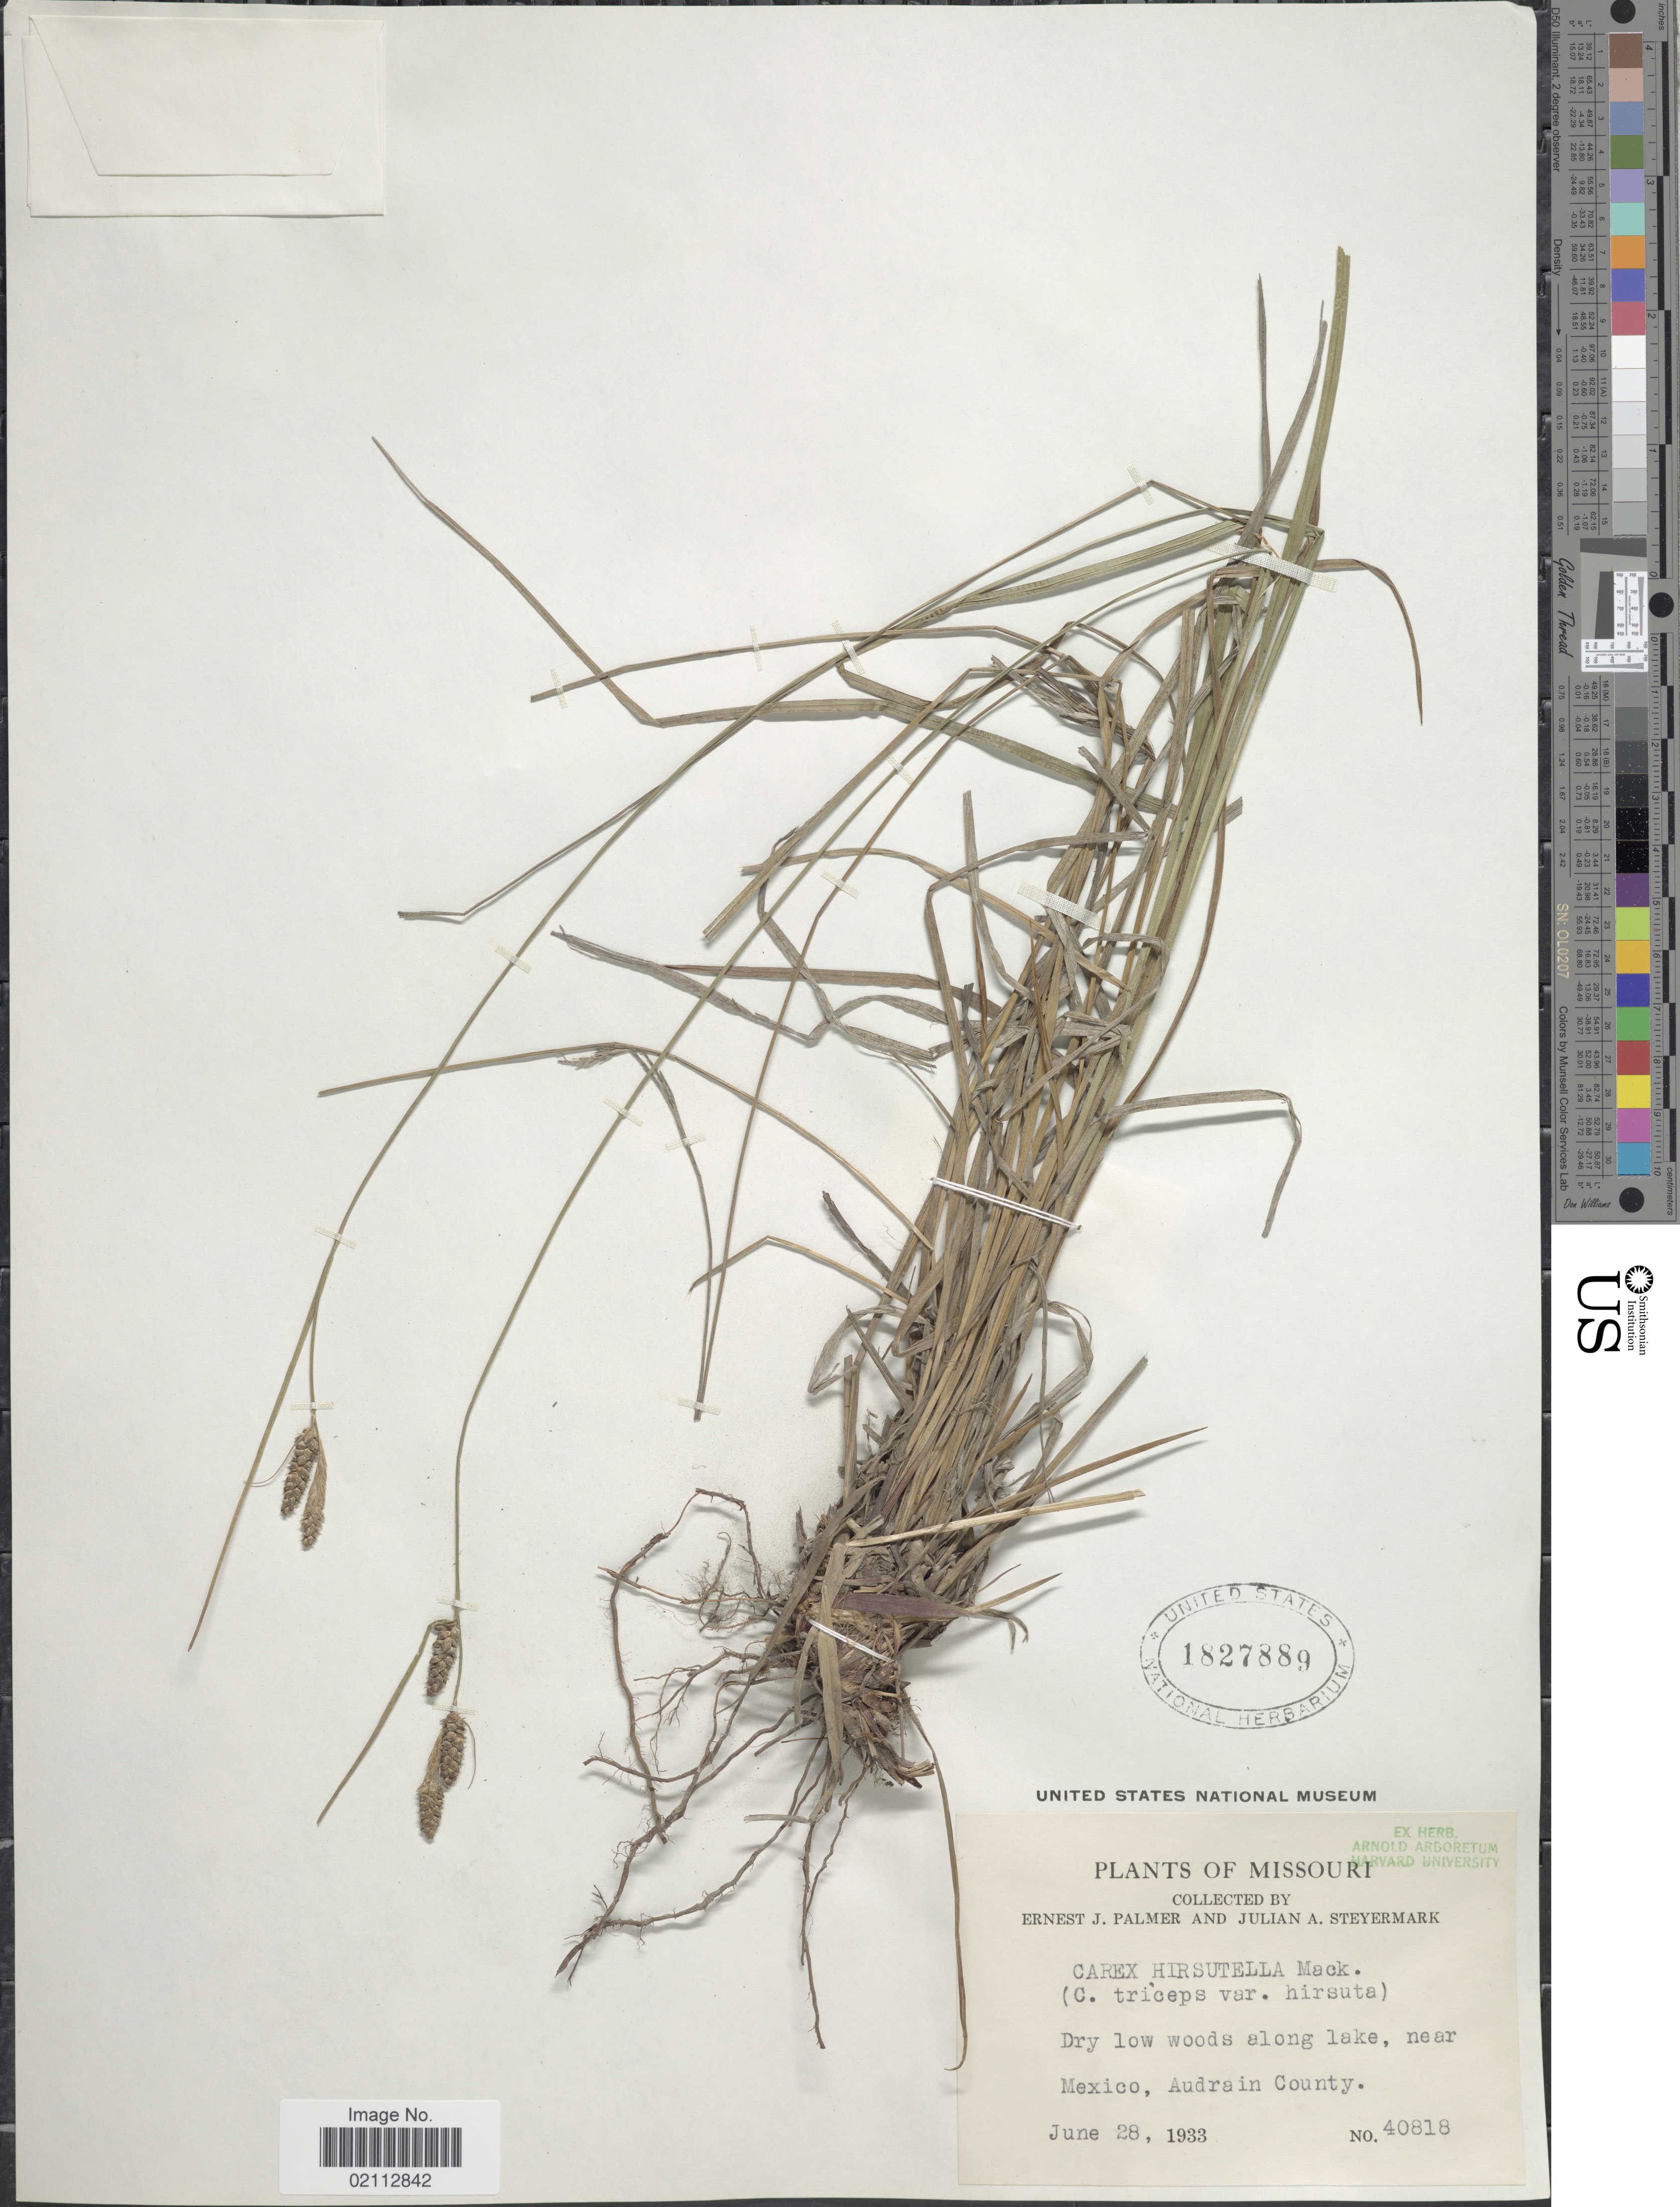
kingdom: Plantae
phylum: Tracheophyta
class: Liliopsida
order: Poales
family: Cyperaceae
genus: Carex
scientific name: Carex hirsutella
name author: Mack.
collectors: E. J. Palmer & J. Steyermark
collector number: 40818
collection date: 1933-06-28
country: United States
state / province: Missouri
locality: Near Mexico, Audrain County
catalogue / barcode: US 1827889